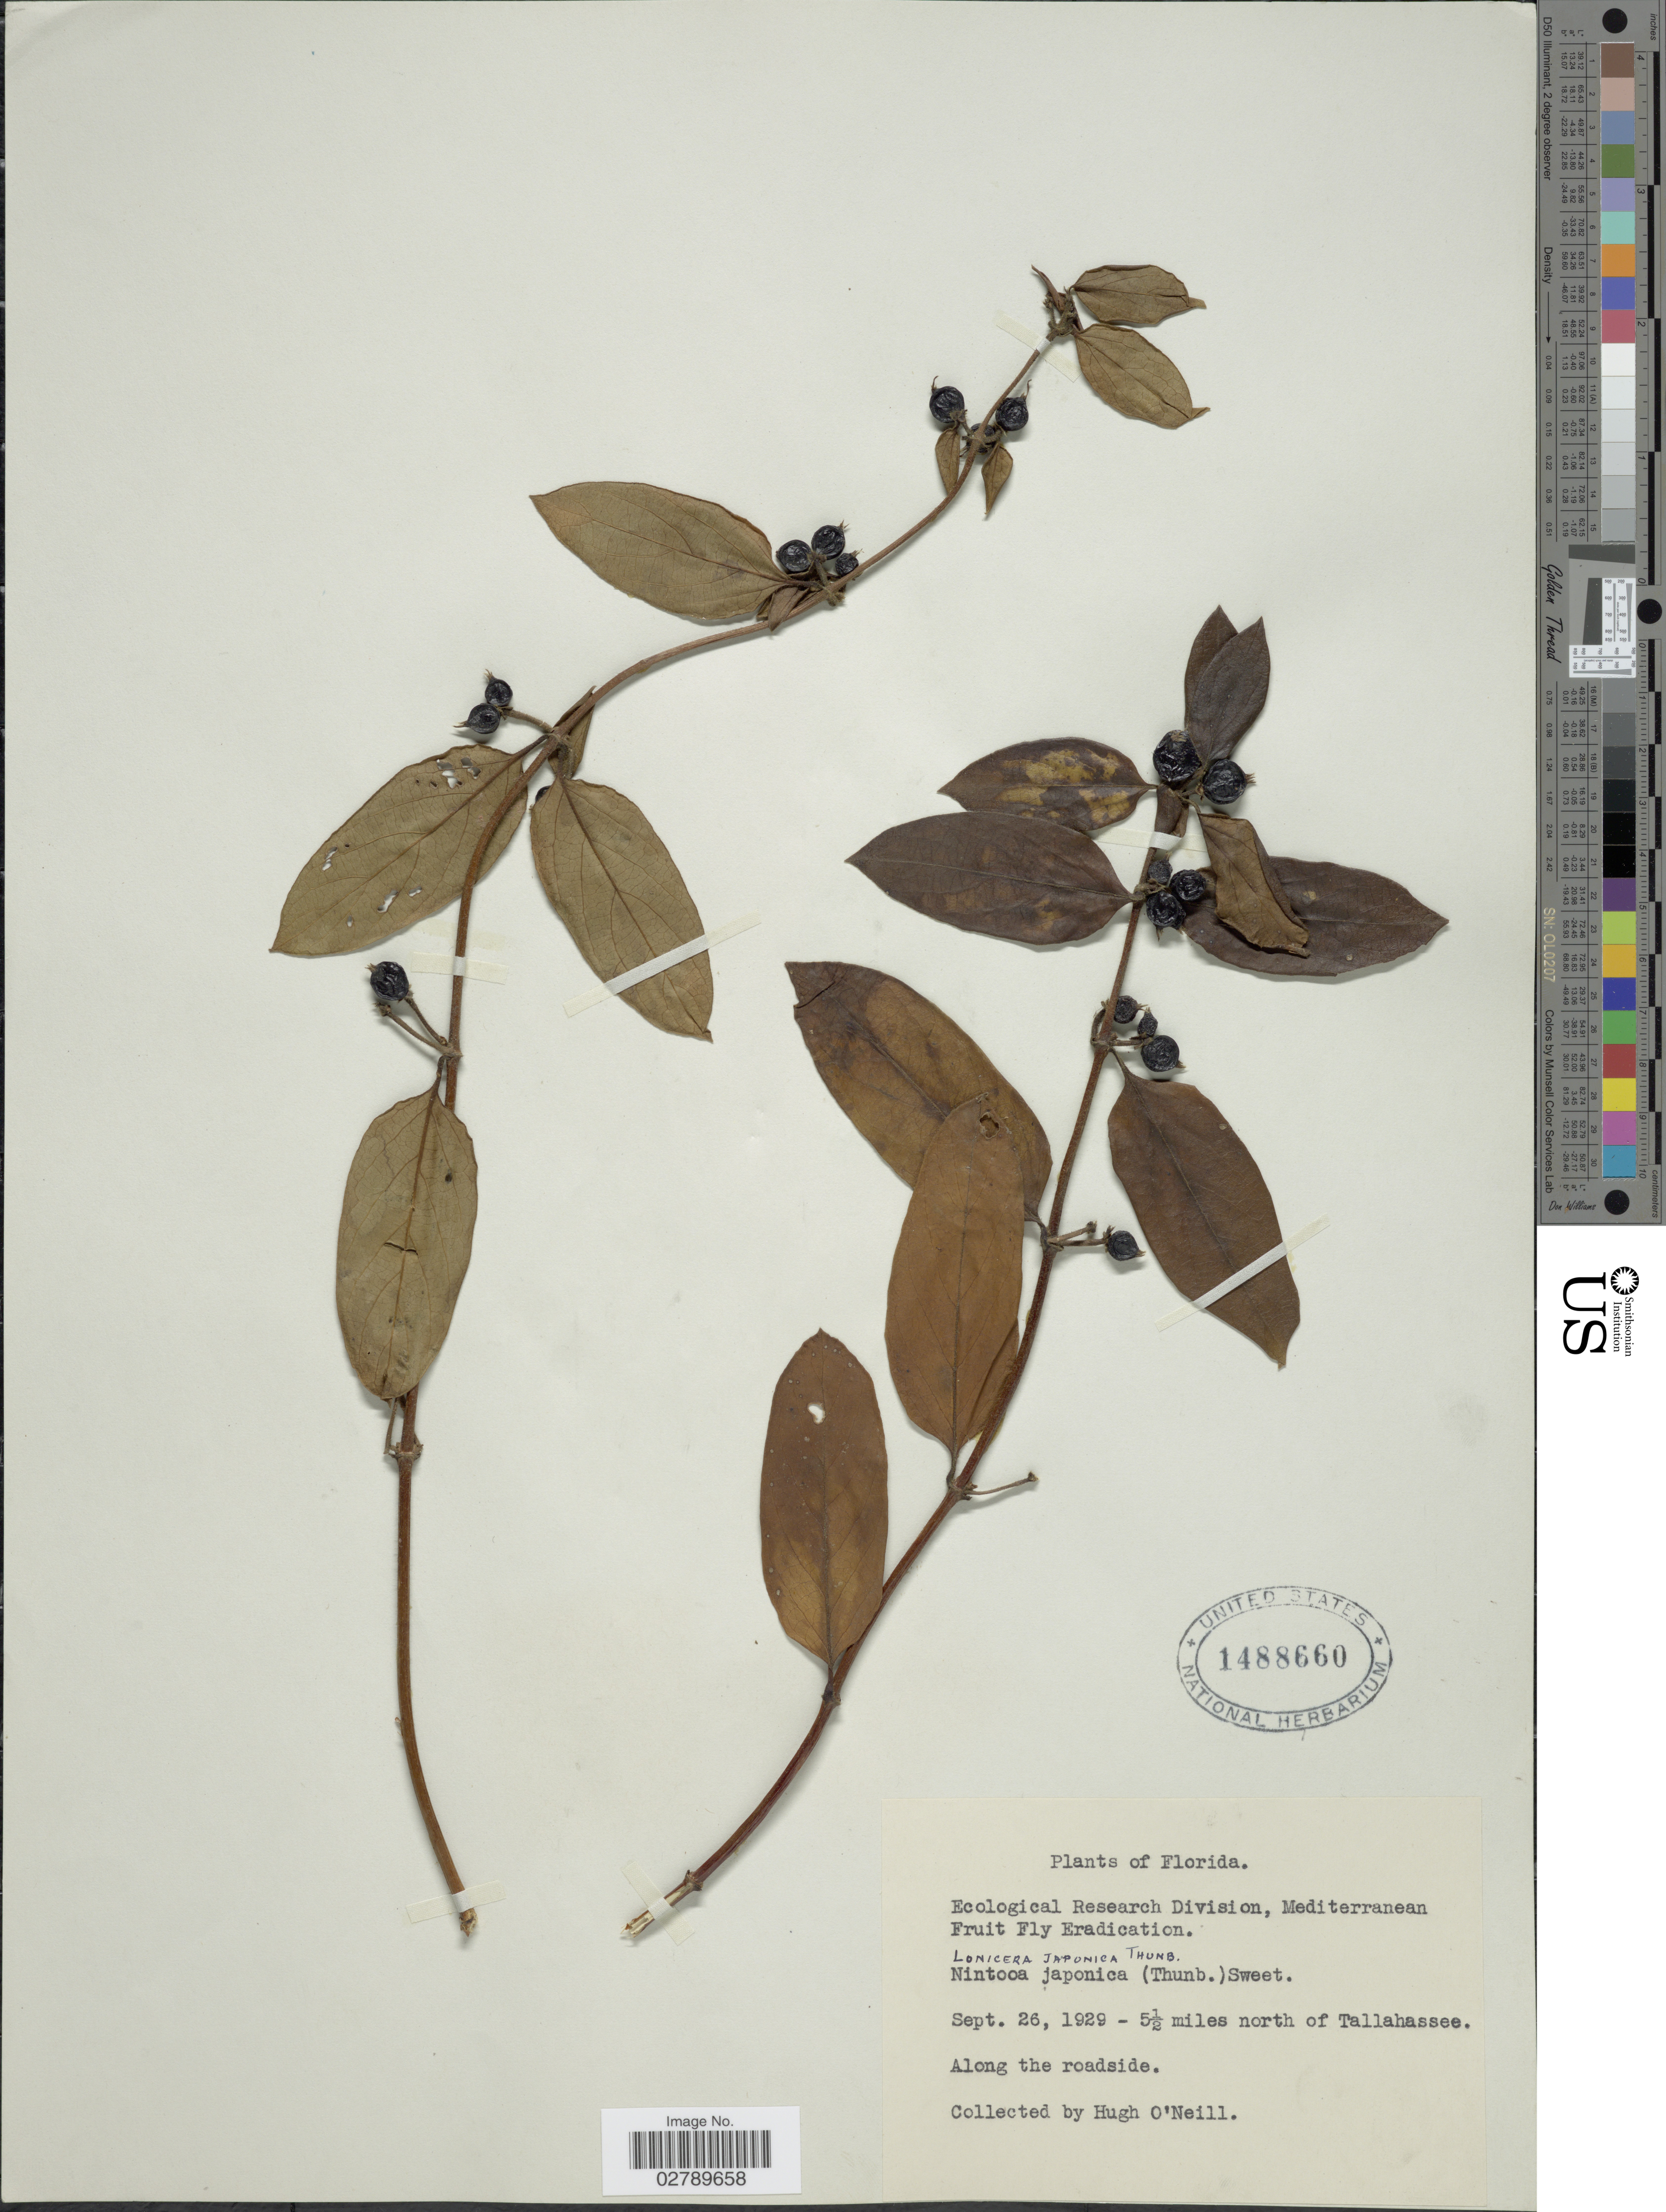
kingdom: Plantae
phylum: Tracheophyta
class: Magnoliopsida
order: Dipsacales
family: Caprifoliaceae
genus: Lonicera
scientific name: Lonicera japonica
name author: Thunb.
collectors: H. O'Neill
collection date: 1929-09-26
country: United States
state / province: Florida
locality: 5½ miles north of Tallahassee.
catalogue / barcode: US 1488660